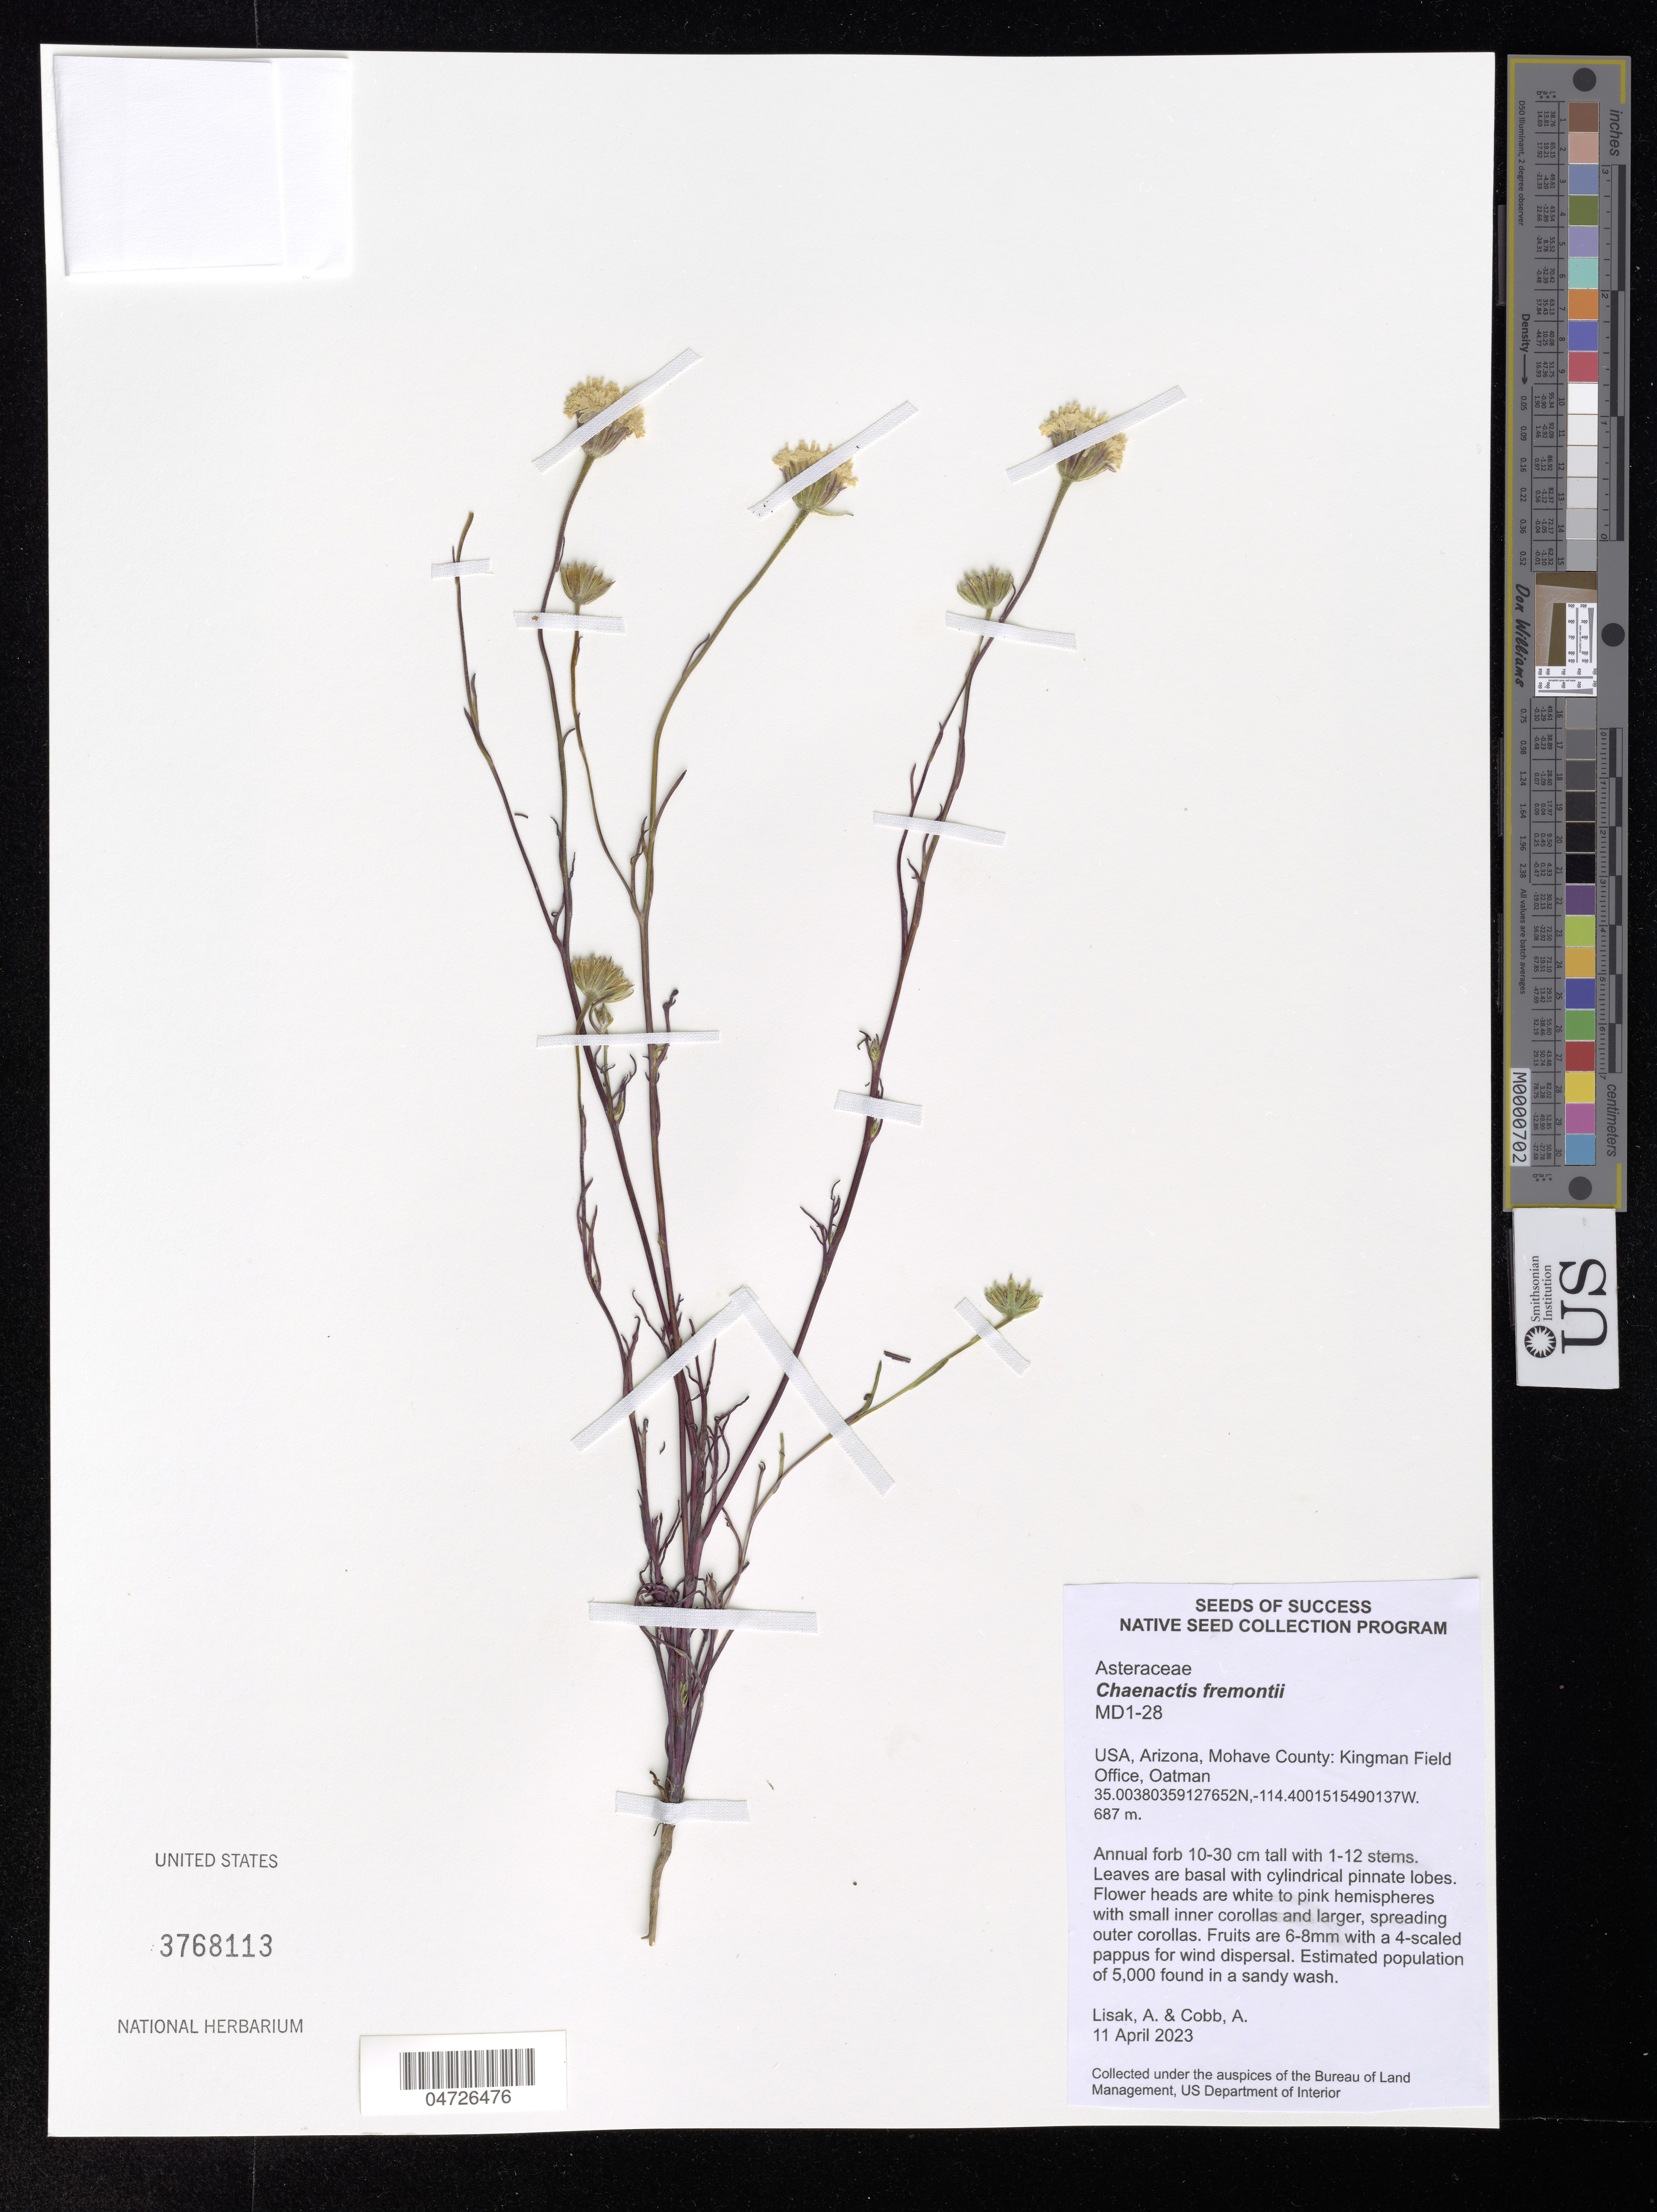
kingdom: Plantae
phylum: Tracheophyta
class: Magnoliopsida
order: Asterales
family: Asteraceae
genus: Chaenactis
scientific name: Chaenactis fremontii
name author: A. Gray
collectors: A. Lisak & A. Cobb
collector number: MD1-28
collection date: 2023-04-11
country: United States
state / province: Arizona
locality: Mohave County: Kingman Field Office, Oatman.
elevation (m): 687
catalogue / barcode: US 3768113